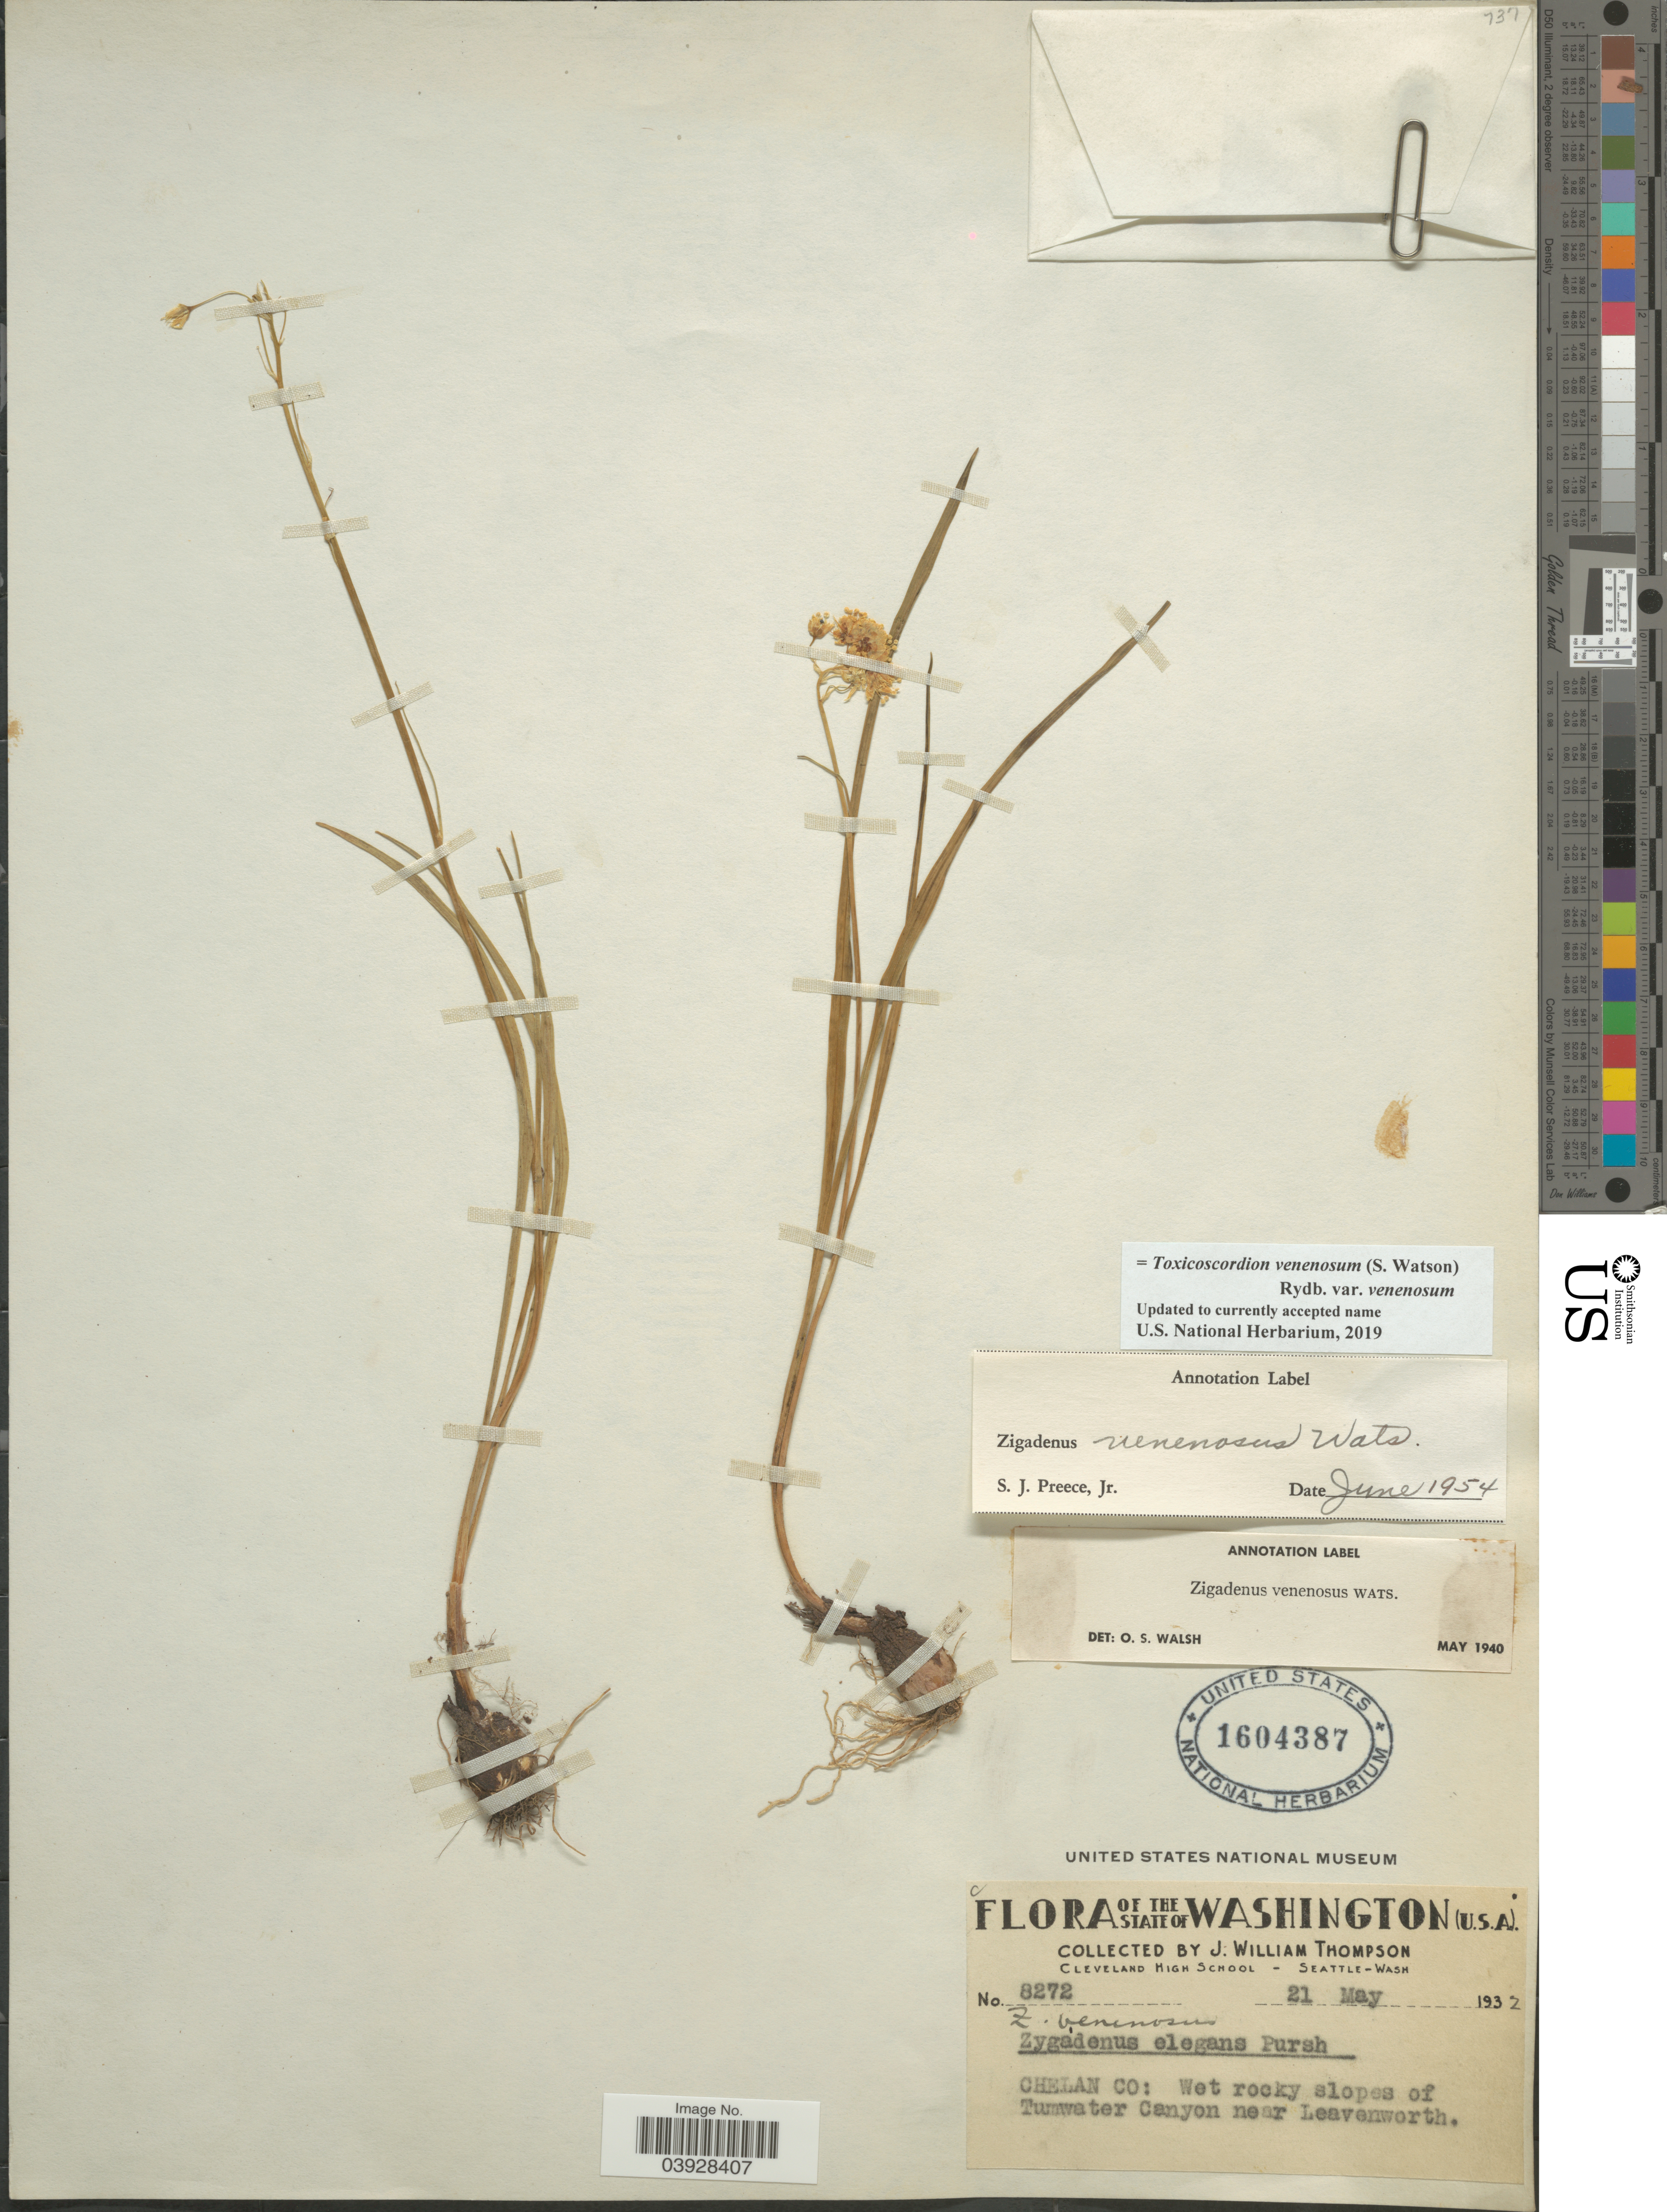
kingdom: Plantae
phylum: Tracheophyta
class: Liliopsida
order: Liliales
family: Melanthiaceae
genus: Toxicoscordion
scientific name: Toxicoscordion venenosum var. gramineum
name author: (Rydb.) Brasher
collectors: J. W. Thompson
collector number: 8272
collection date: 1932-05-21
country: United States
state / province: Washington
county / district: Chelan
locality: Chelan Co: Wet rocky slopes of Tumwater Canyon near Leavenworth.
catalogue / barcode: US 1604387